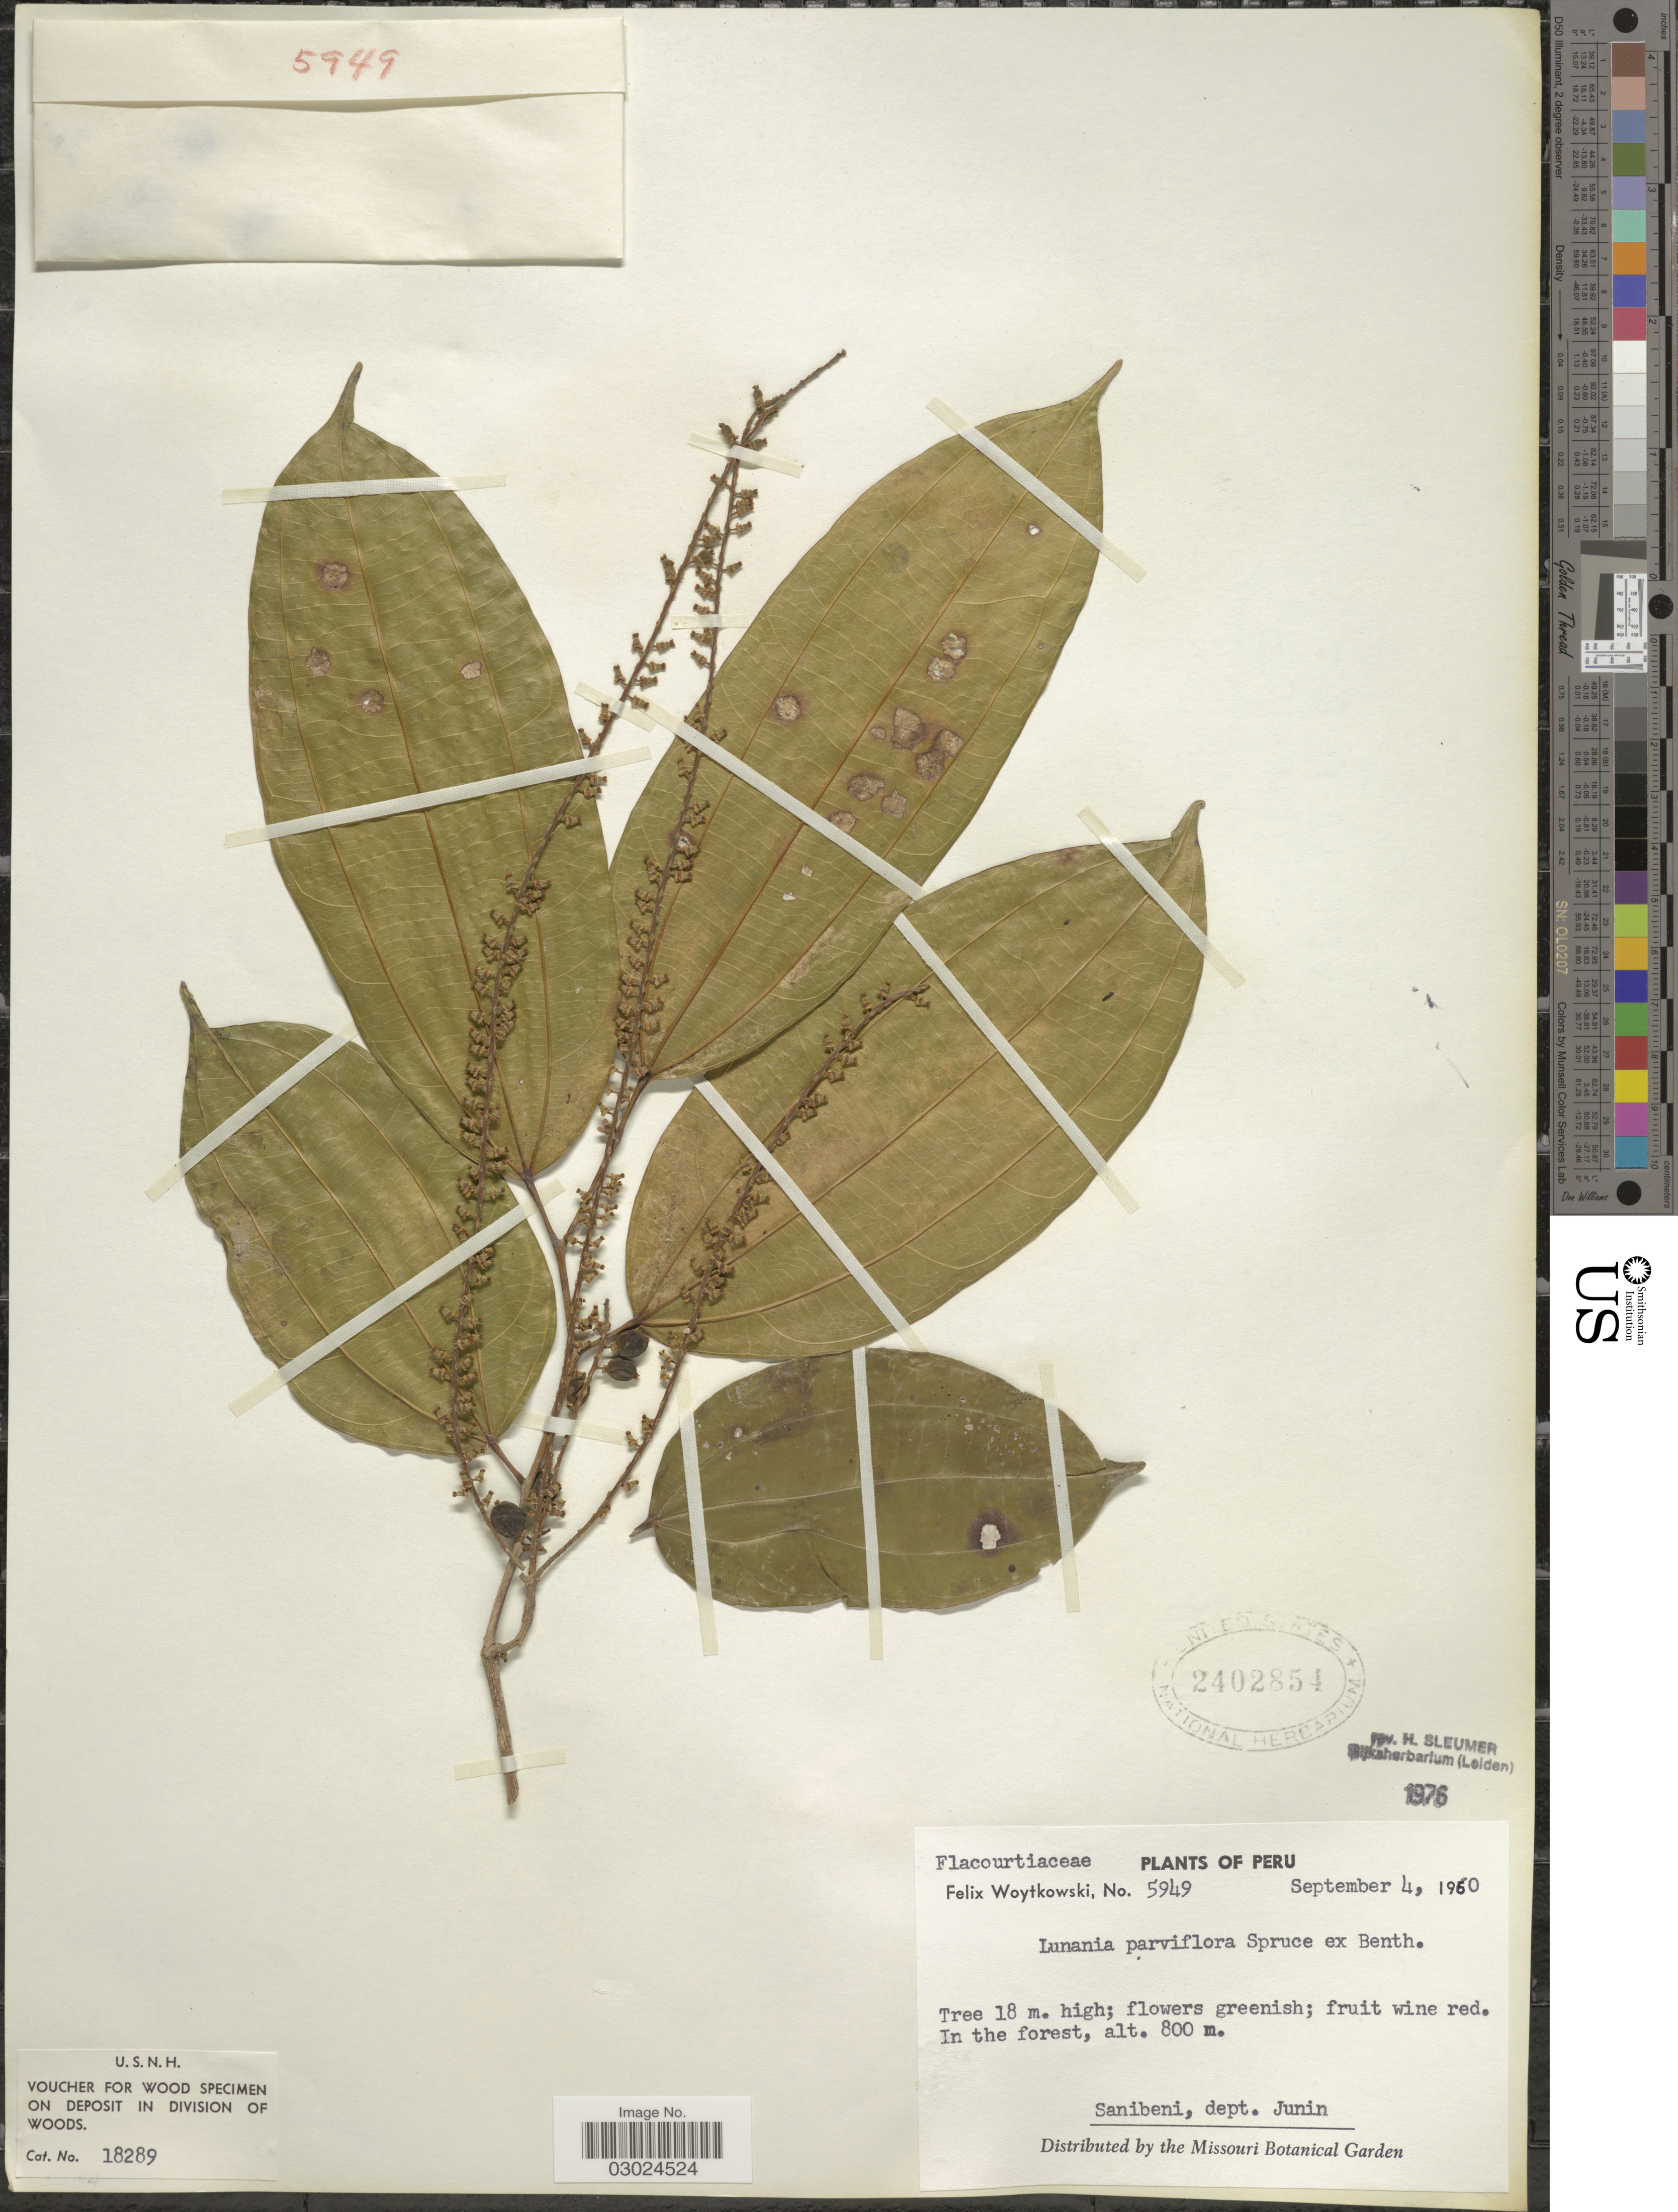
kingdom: Plantae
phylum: Tracheophyta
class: Magnoliopsida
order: Malpighiales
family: Salicaceae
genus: Lunania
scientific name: Lunania parviflora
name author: Spruce ex Benth.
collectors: F. Woytkowski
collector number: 5949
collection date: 1960-09-04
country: Peru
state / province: Junín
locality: Sanibeni, dept. Junin.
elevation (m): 800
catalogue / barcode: US 2402854